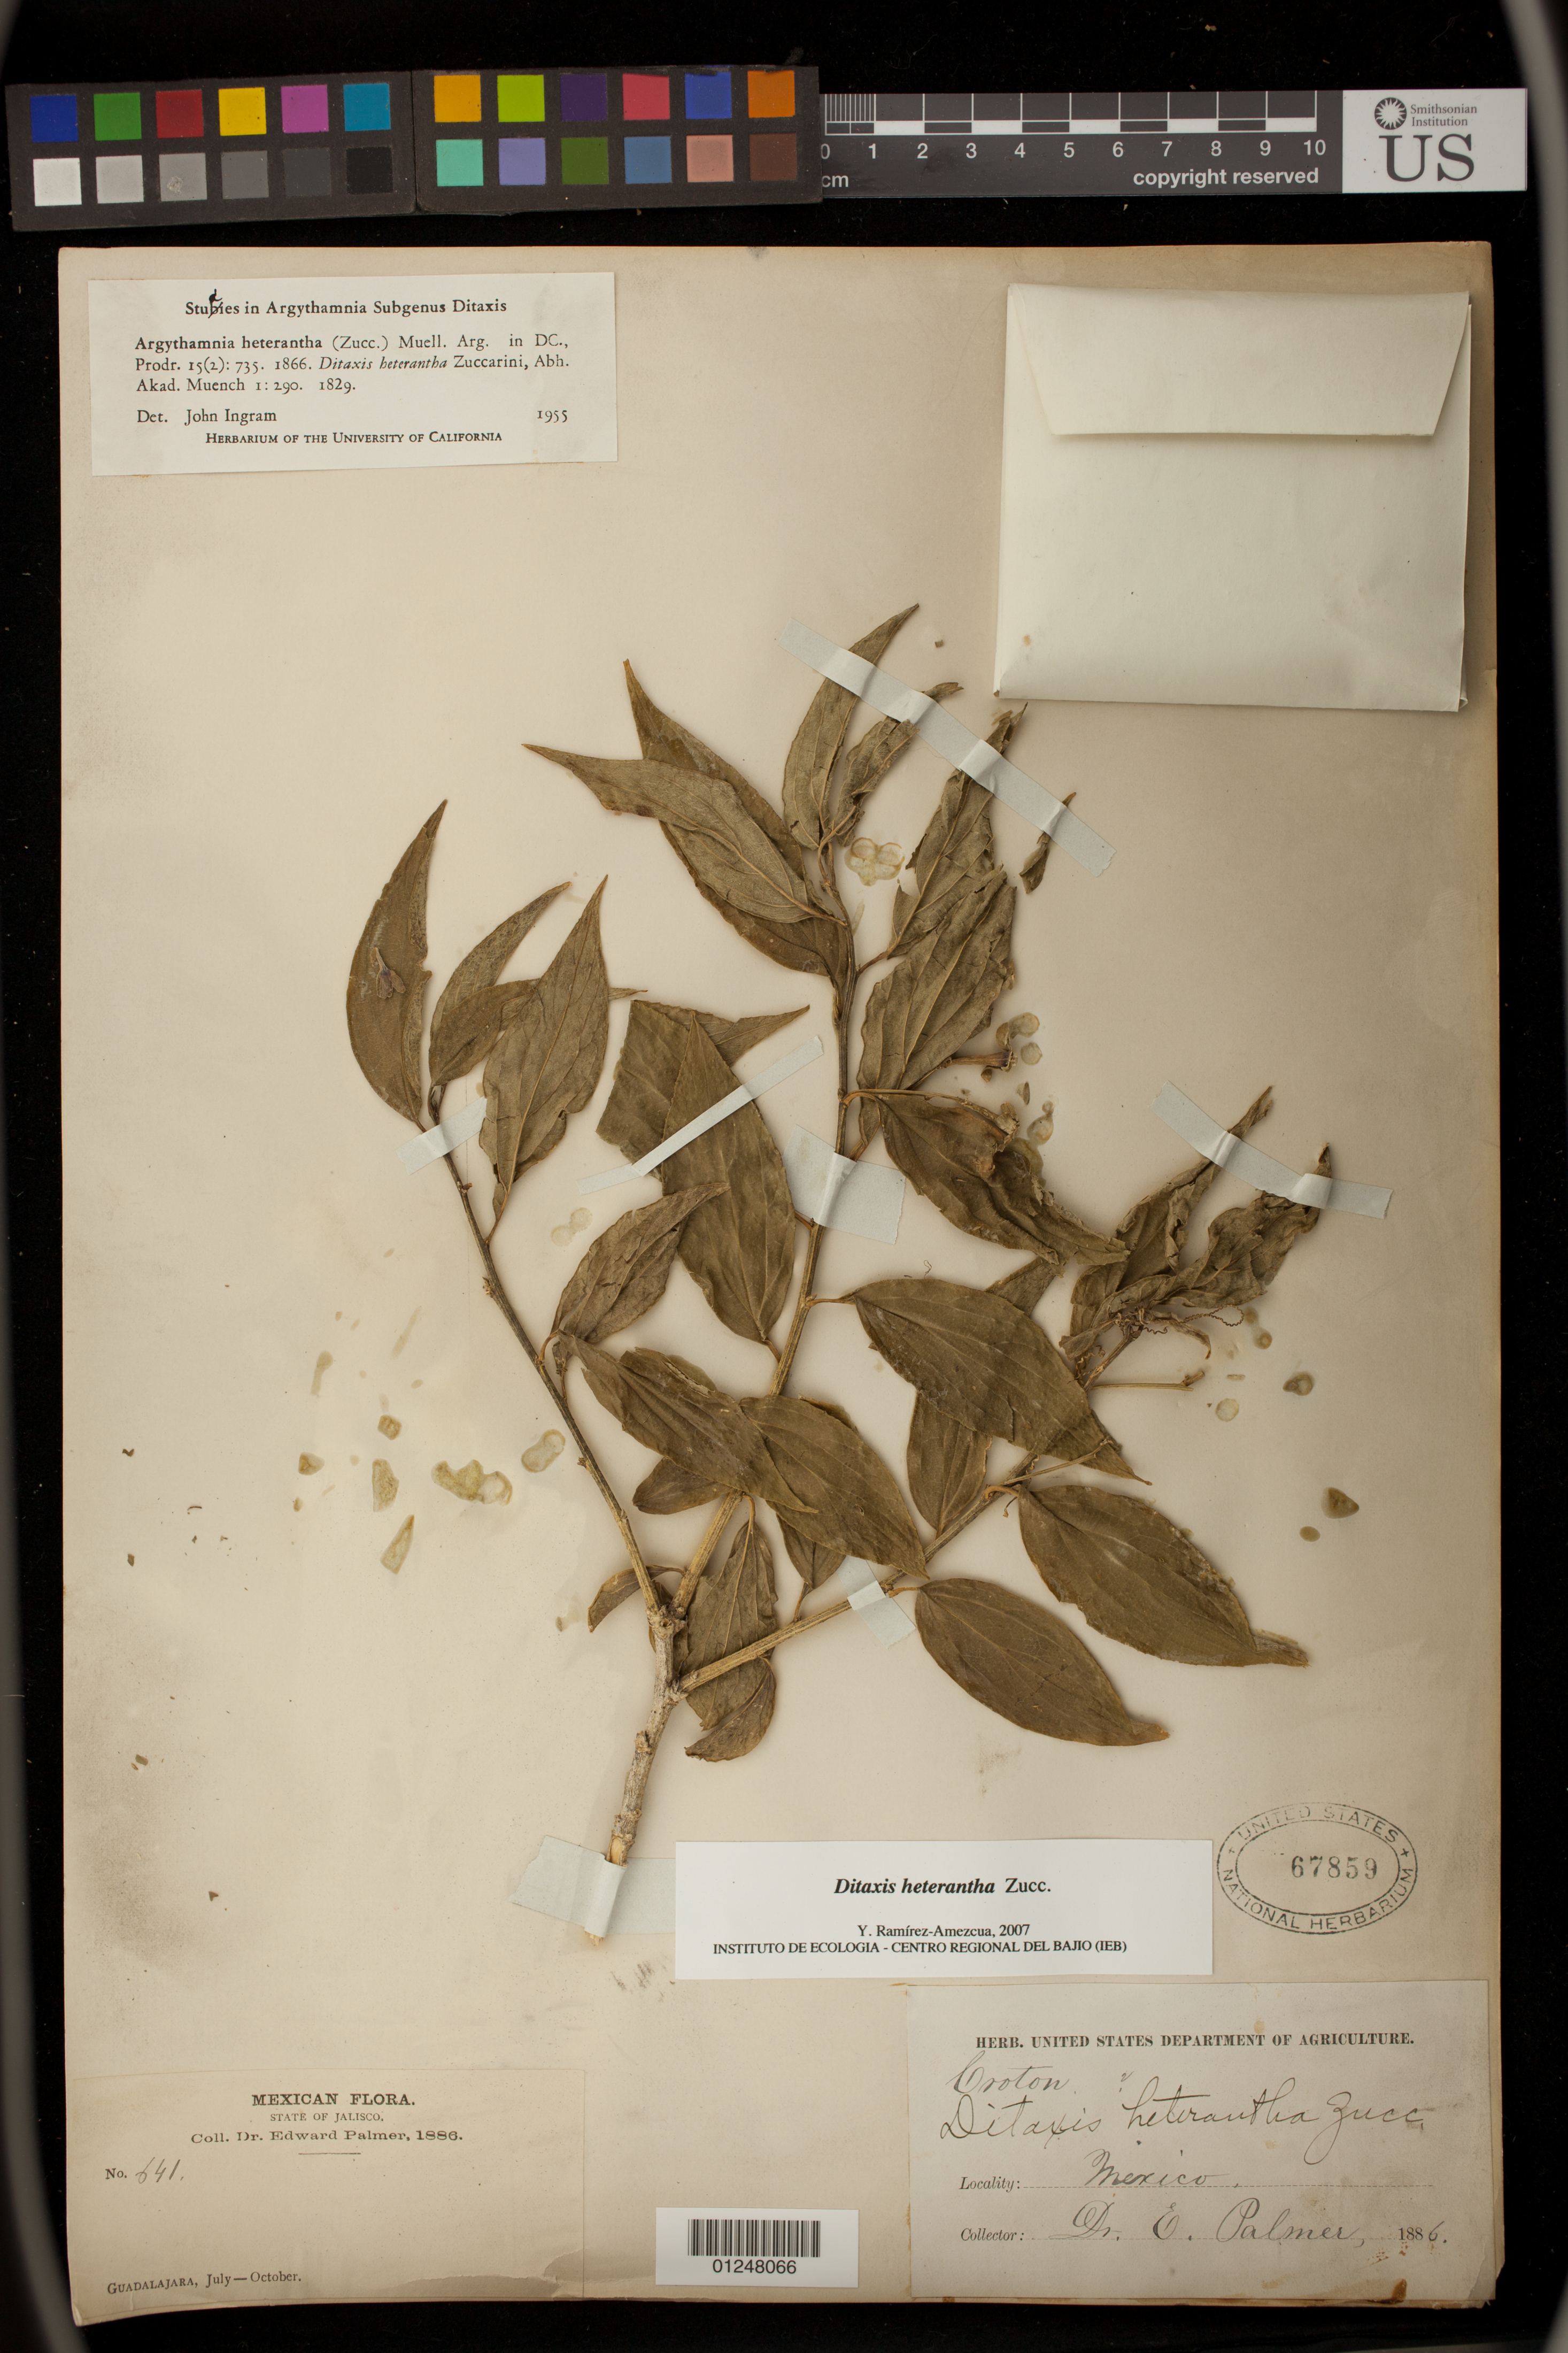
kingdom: Plantae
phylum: Tracheophyta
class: Magnoliopsida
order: Malpighiales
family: Euphorbiaceae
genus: Ditaxis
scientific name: Ditaxis heterantha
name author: Zucc.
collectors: E. Palmer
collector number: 641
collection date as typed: Jul 1886 to -- Oct 1886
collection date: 1886-07/1886-10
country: Mexico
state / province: Jalisco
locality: Guadalajara.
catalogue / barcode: US 67859